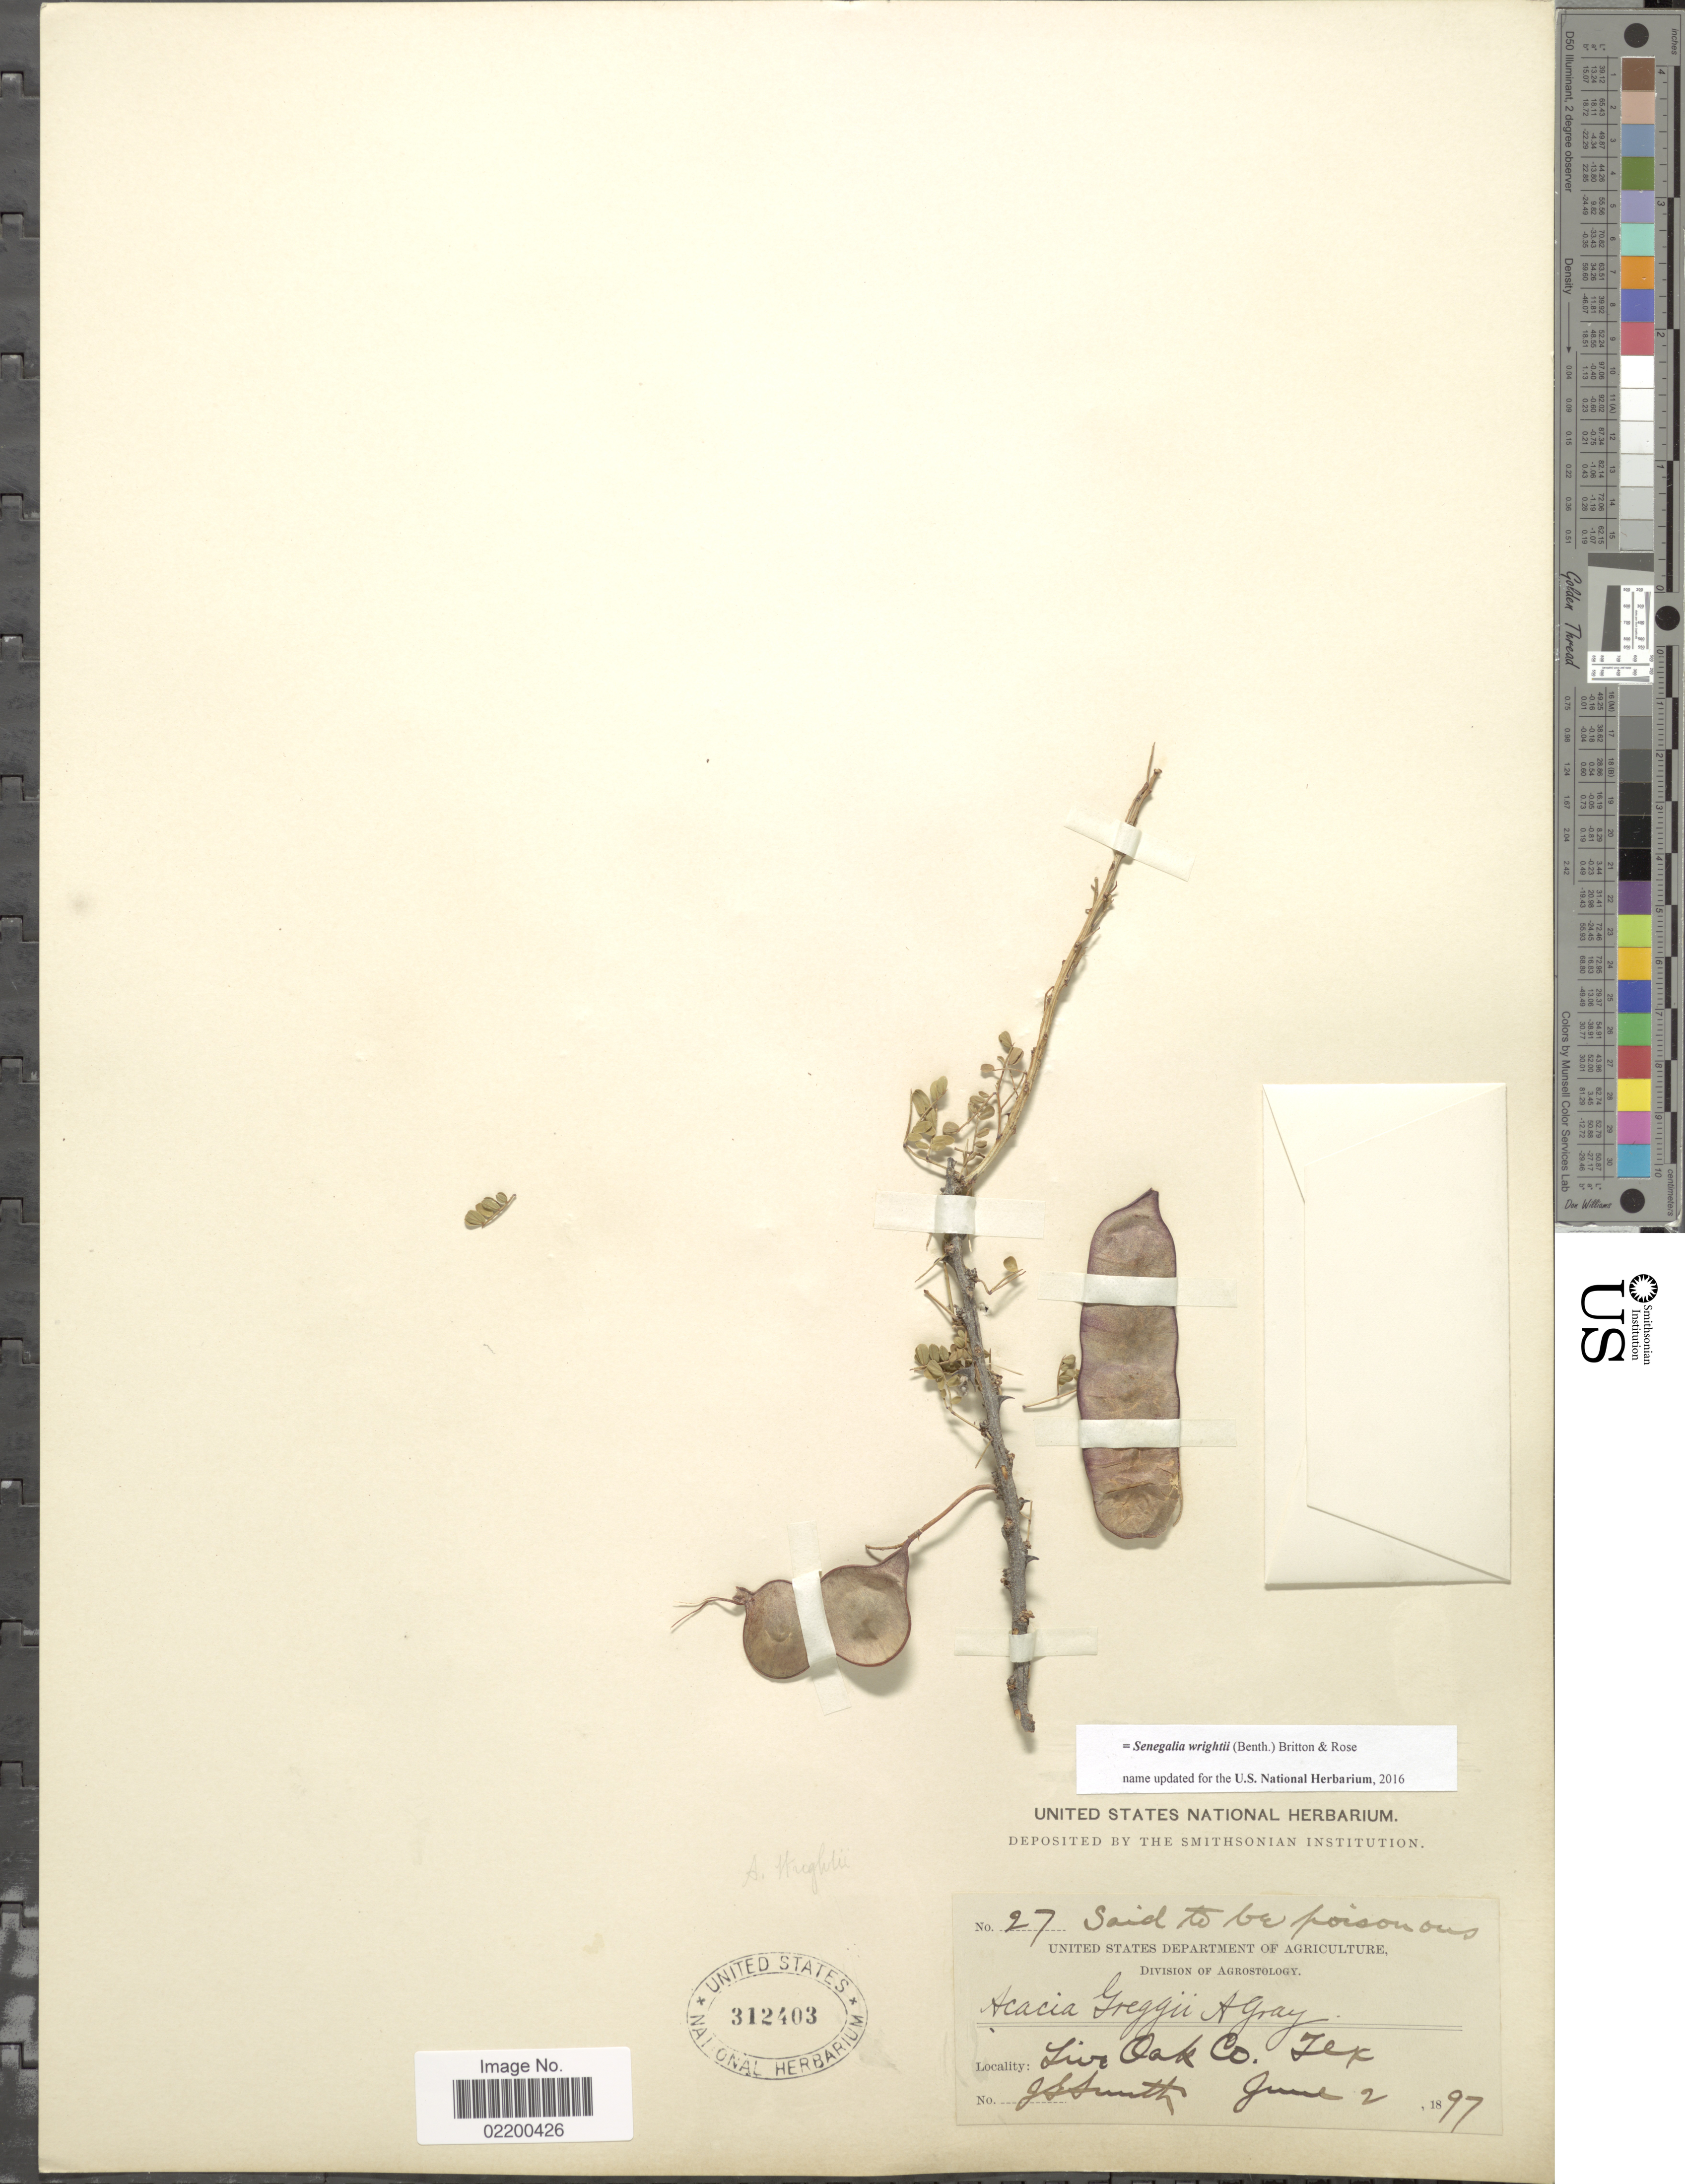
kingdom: Plantae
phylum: Tracheophyta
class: Magnoliopsida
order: Fabales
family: Fabaceae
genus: Senegalia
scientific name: Senegalia wrightii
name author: (Benth.) Britton & Rose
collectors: J. G. Smith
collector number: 27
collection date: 1897-06-02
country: United States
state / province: Texas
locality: Live Oak Co., Tex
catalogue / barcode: US 312403